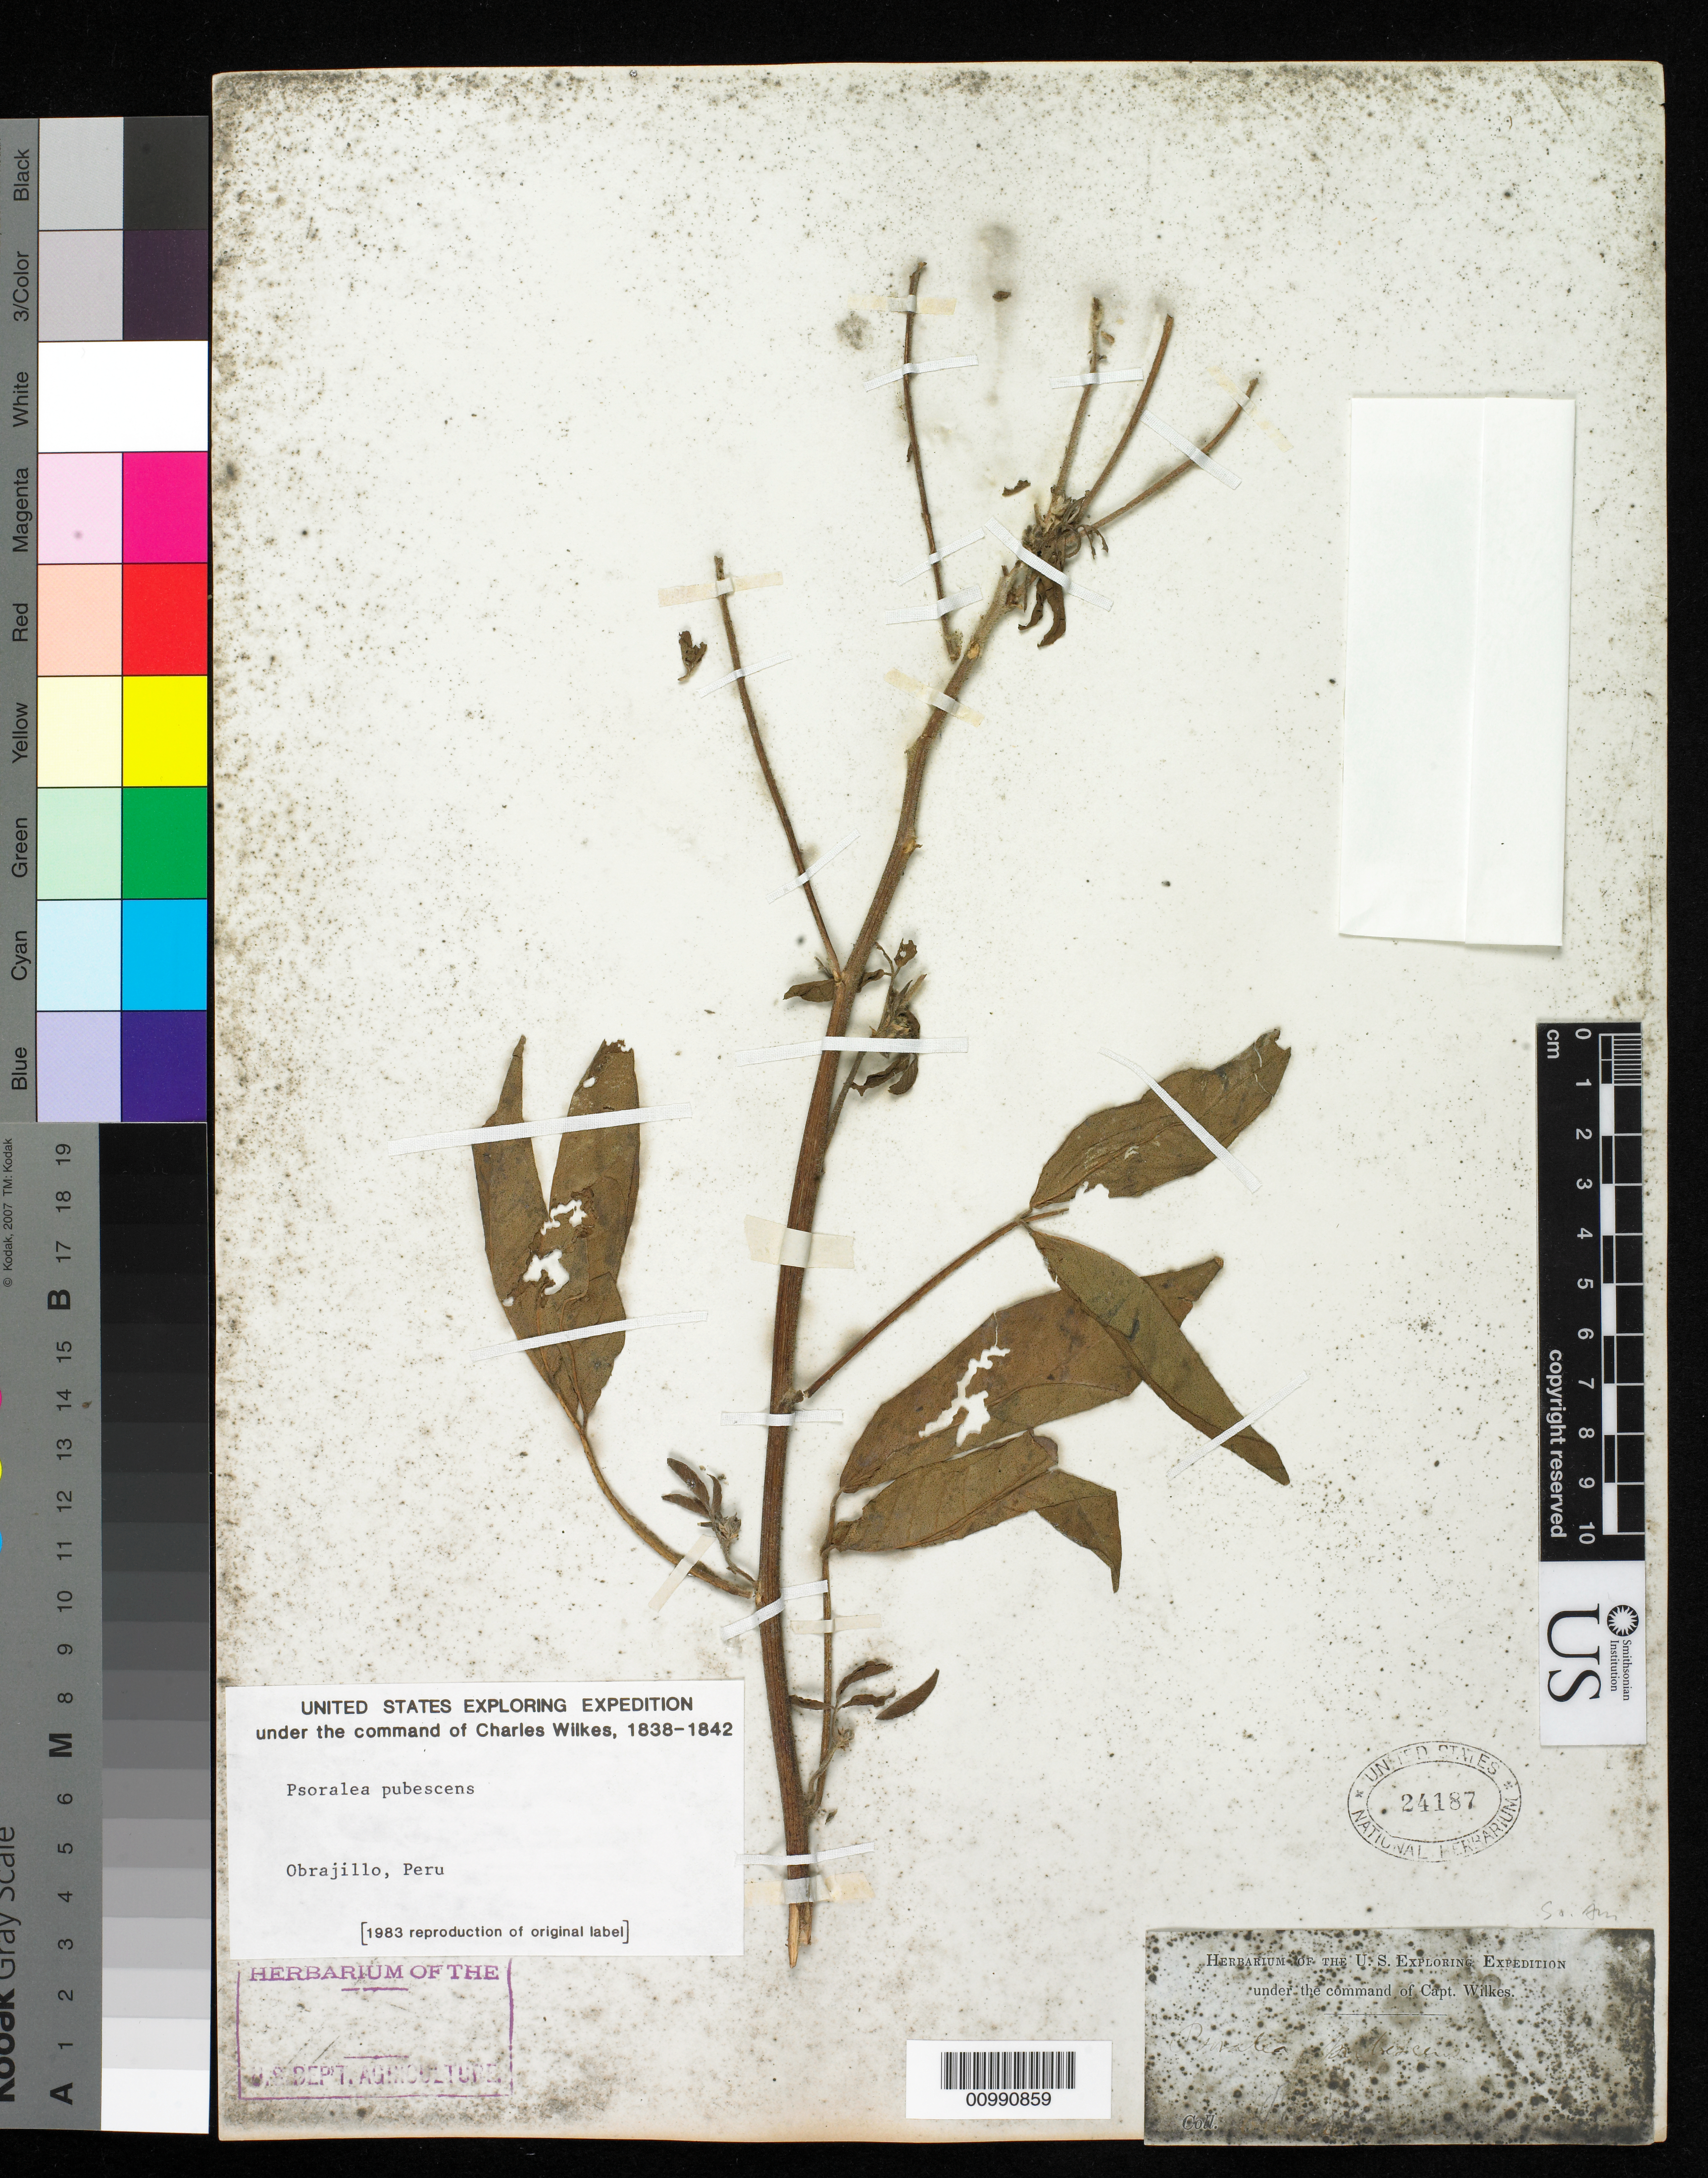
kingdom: Plantae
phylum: Tracheophyta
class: Magnoliopsida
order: Fabales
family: Fabaceae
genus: Psoralea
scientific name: Psoralea pubescens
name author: Pers.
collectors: Wilkes Explor. Exped.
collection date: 1838/1842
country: Peru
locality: Obrajillo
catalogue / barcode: US 24187